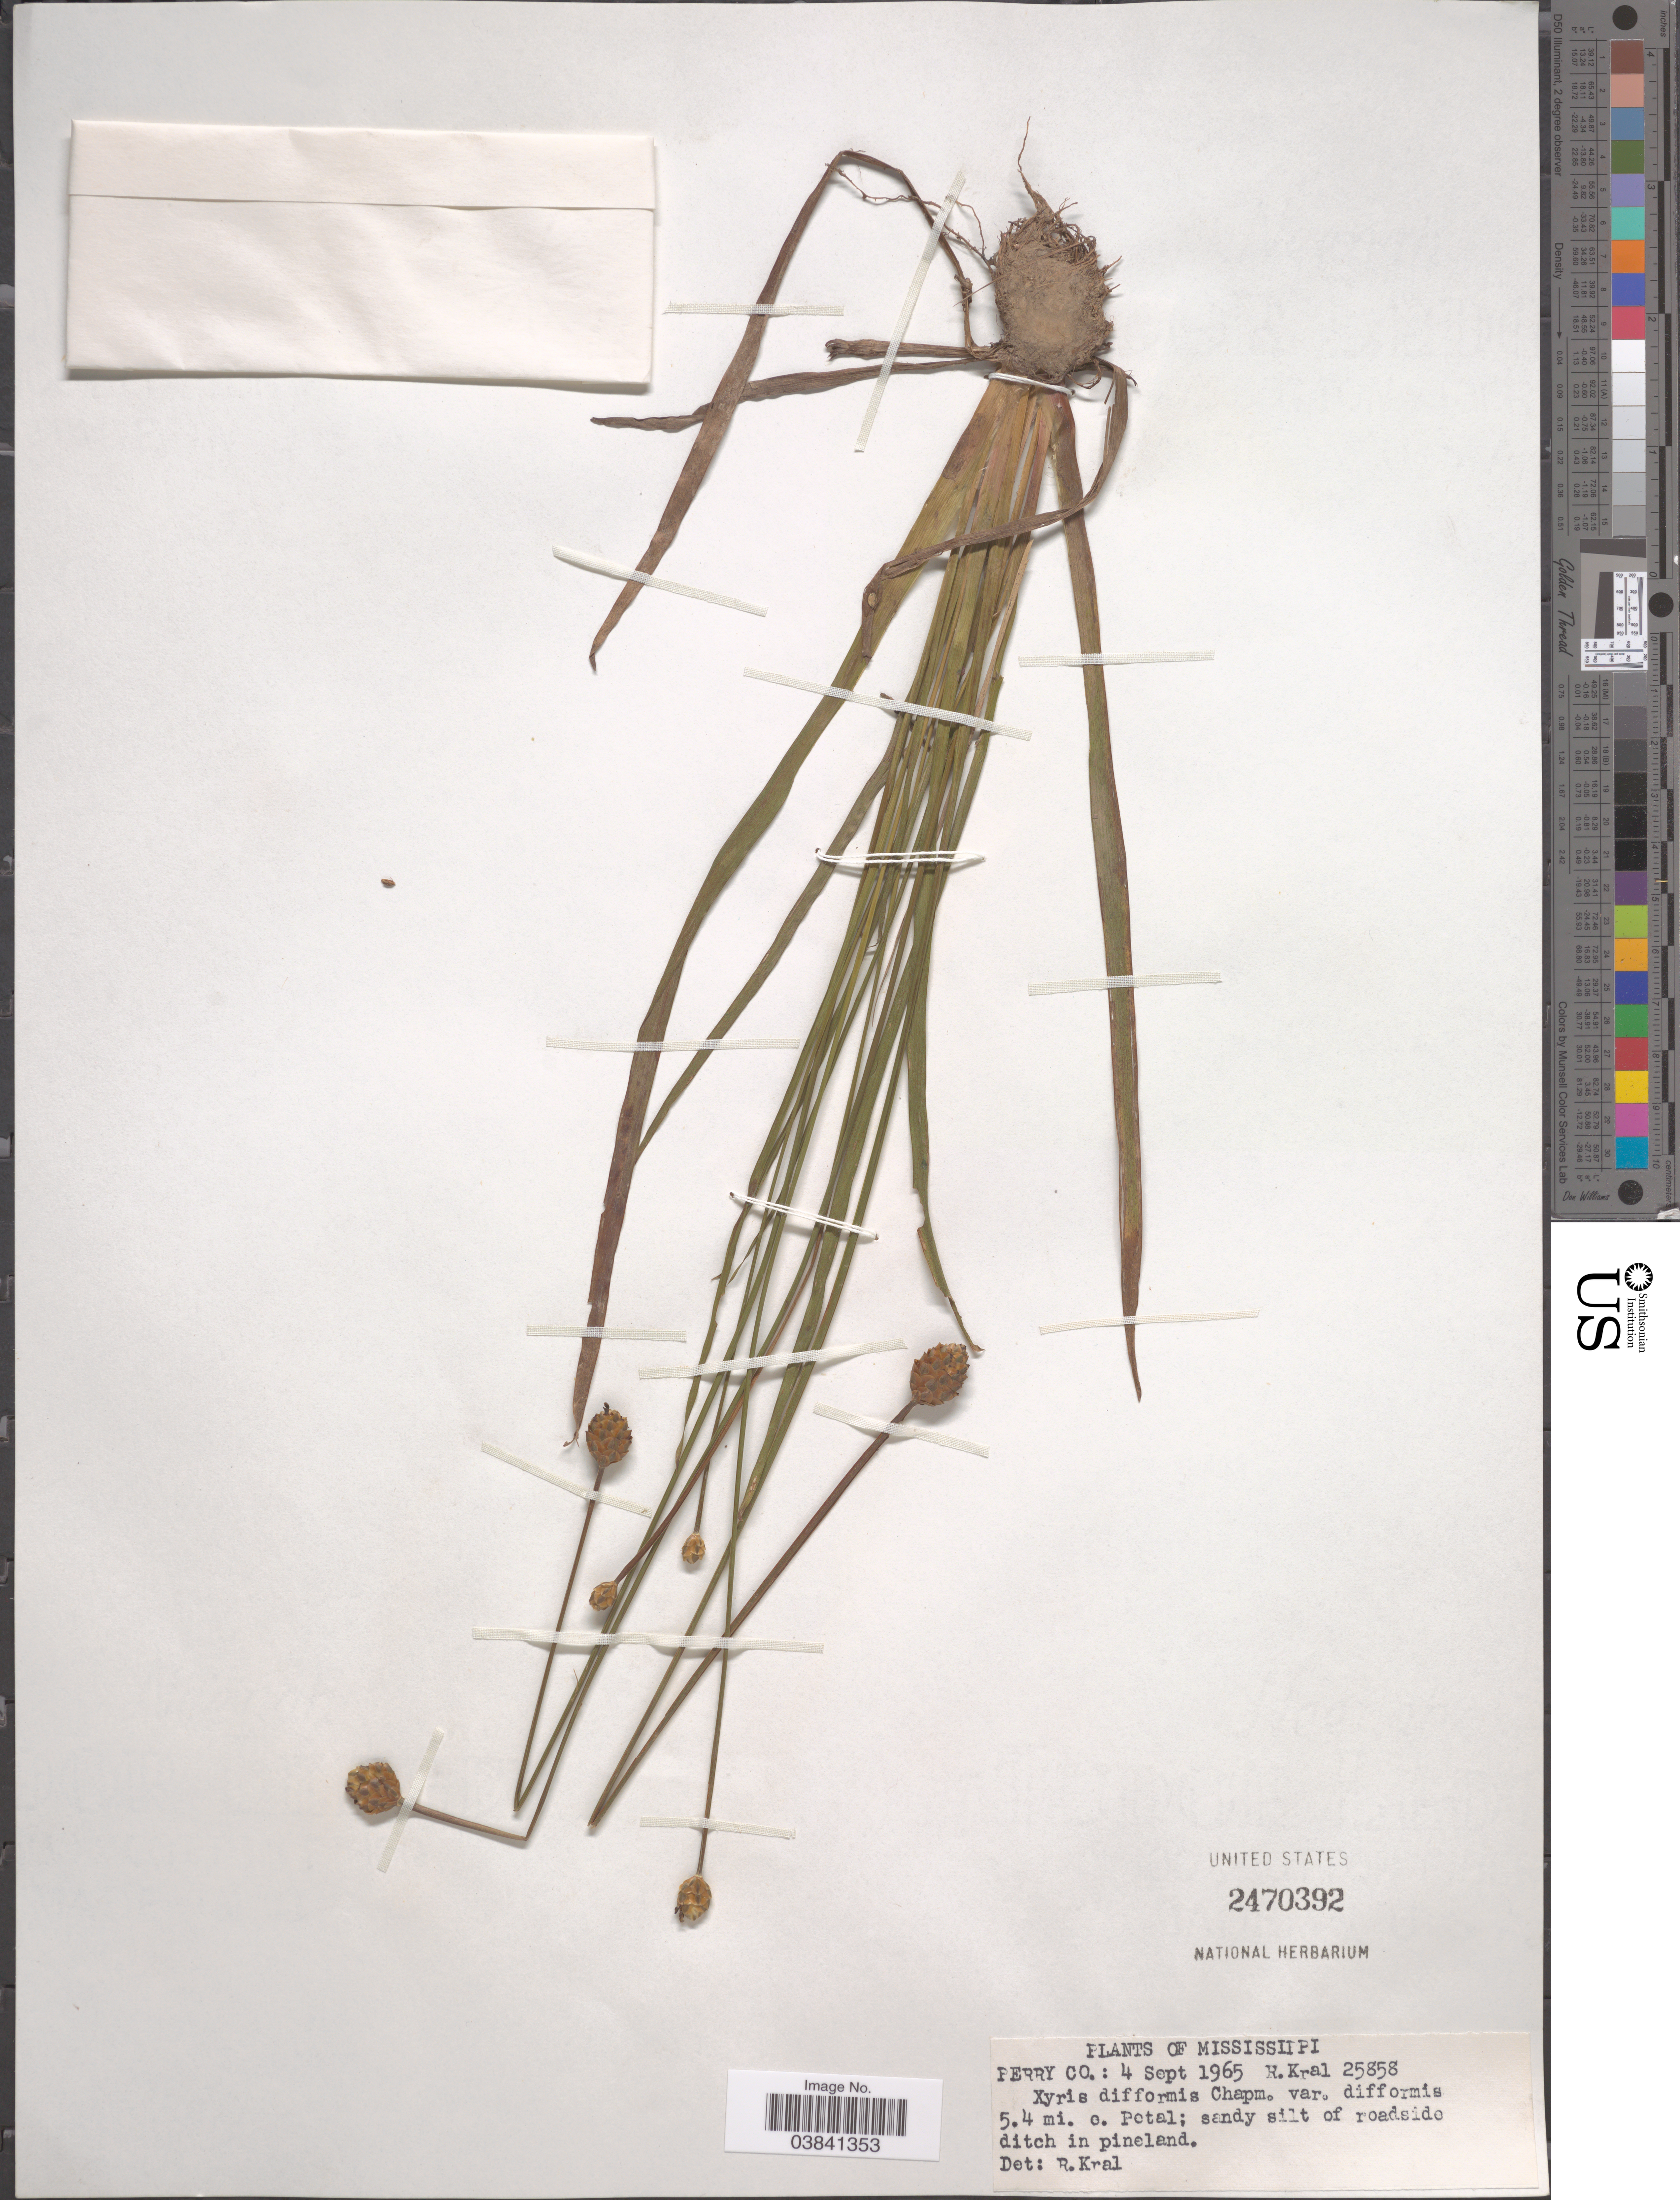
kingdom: Plantae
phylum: Tracheophyta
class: Liliopsida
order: Poales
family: Xyridaceae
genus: Xyris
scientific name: Xyris difformis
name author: Chapm.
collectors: R. Kral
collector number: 25858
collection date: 1965-09-04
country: United States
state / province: Mississippi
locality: Perry Co.: 5.4 mi. e. Potal; sandy silt of roadside ditch in pineland.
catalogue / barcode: US 2470392